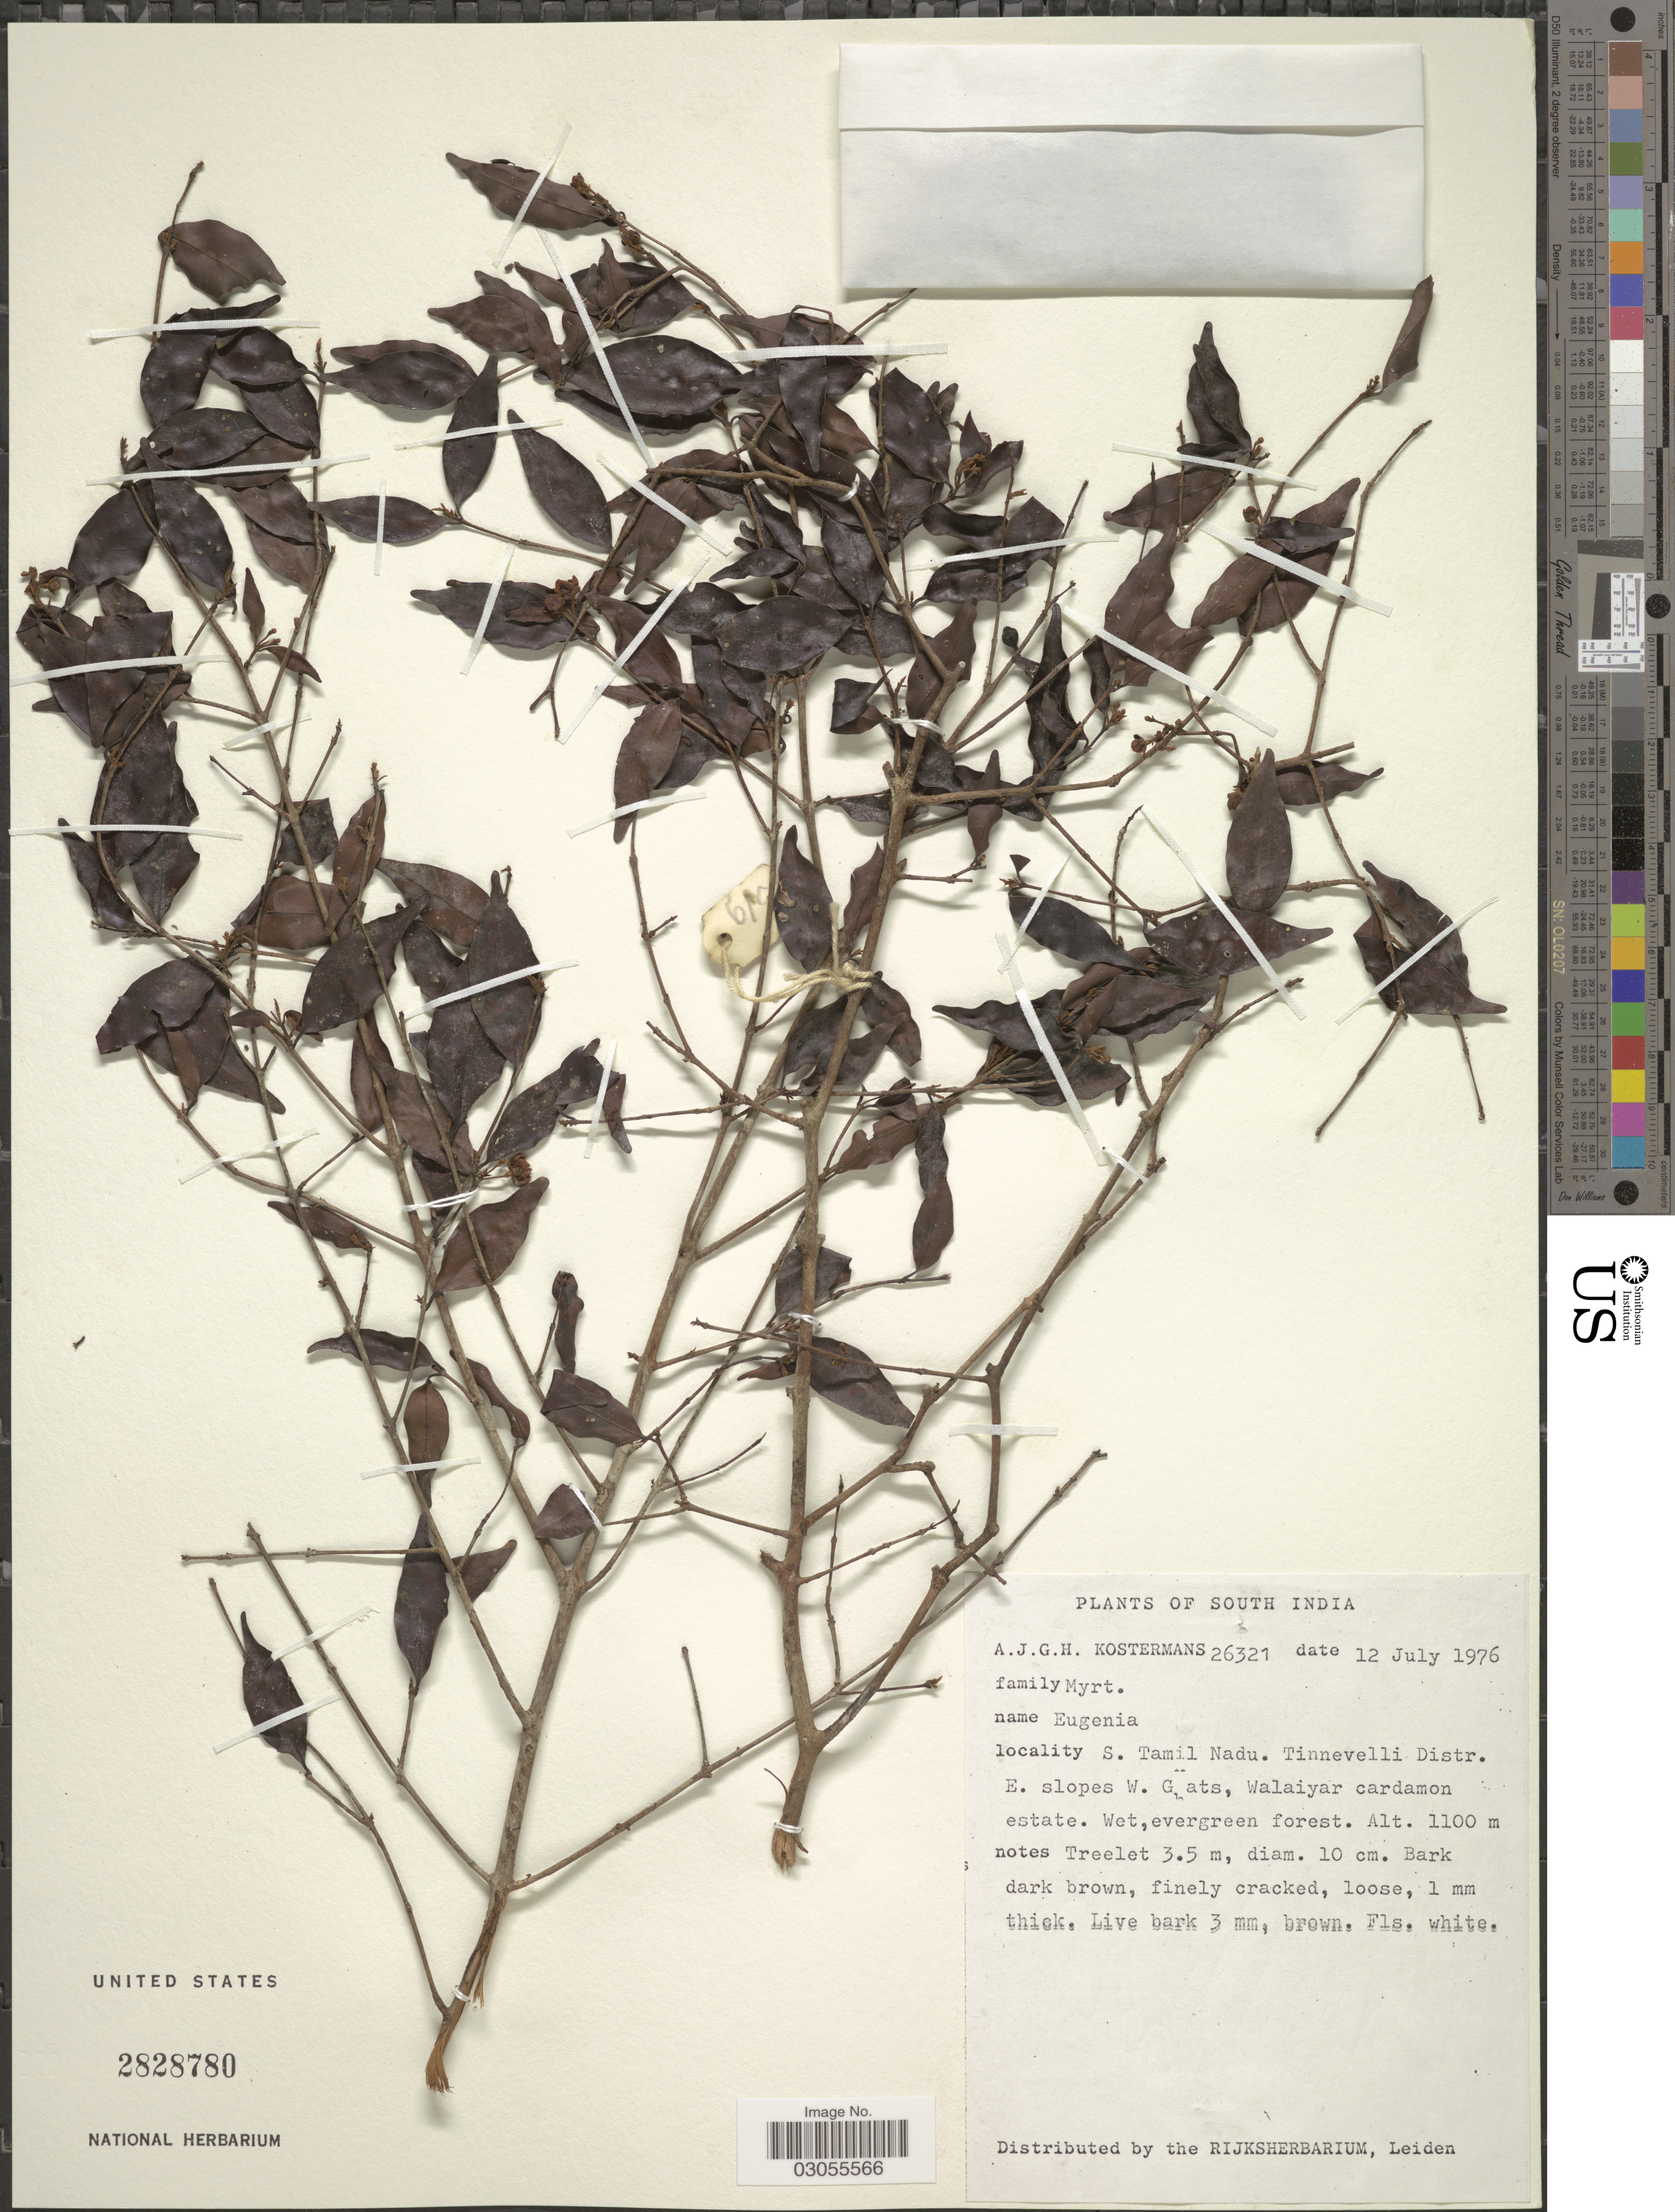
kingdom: Plantae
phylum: Tracheophyta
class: Magnoliopsida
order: Myrtales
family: Myrtaceae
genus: Eugenia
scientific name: Eugenia sp.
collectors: A. J. G. Kostermans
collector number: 26321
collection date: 1976-07-12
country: India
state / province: Tamil Nadu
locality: South India. S. Tamil Nadu. Tinnevelli Distr. E. slopes W. Ghats, Walaiyar cardamon estate.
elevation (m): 1100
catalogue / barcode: US 2828780